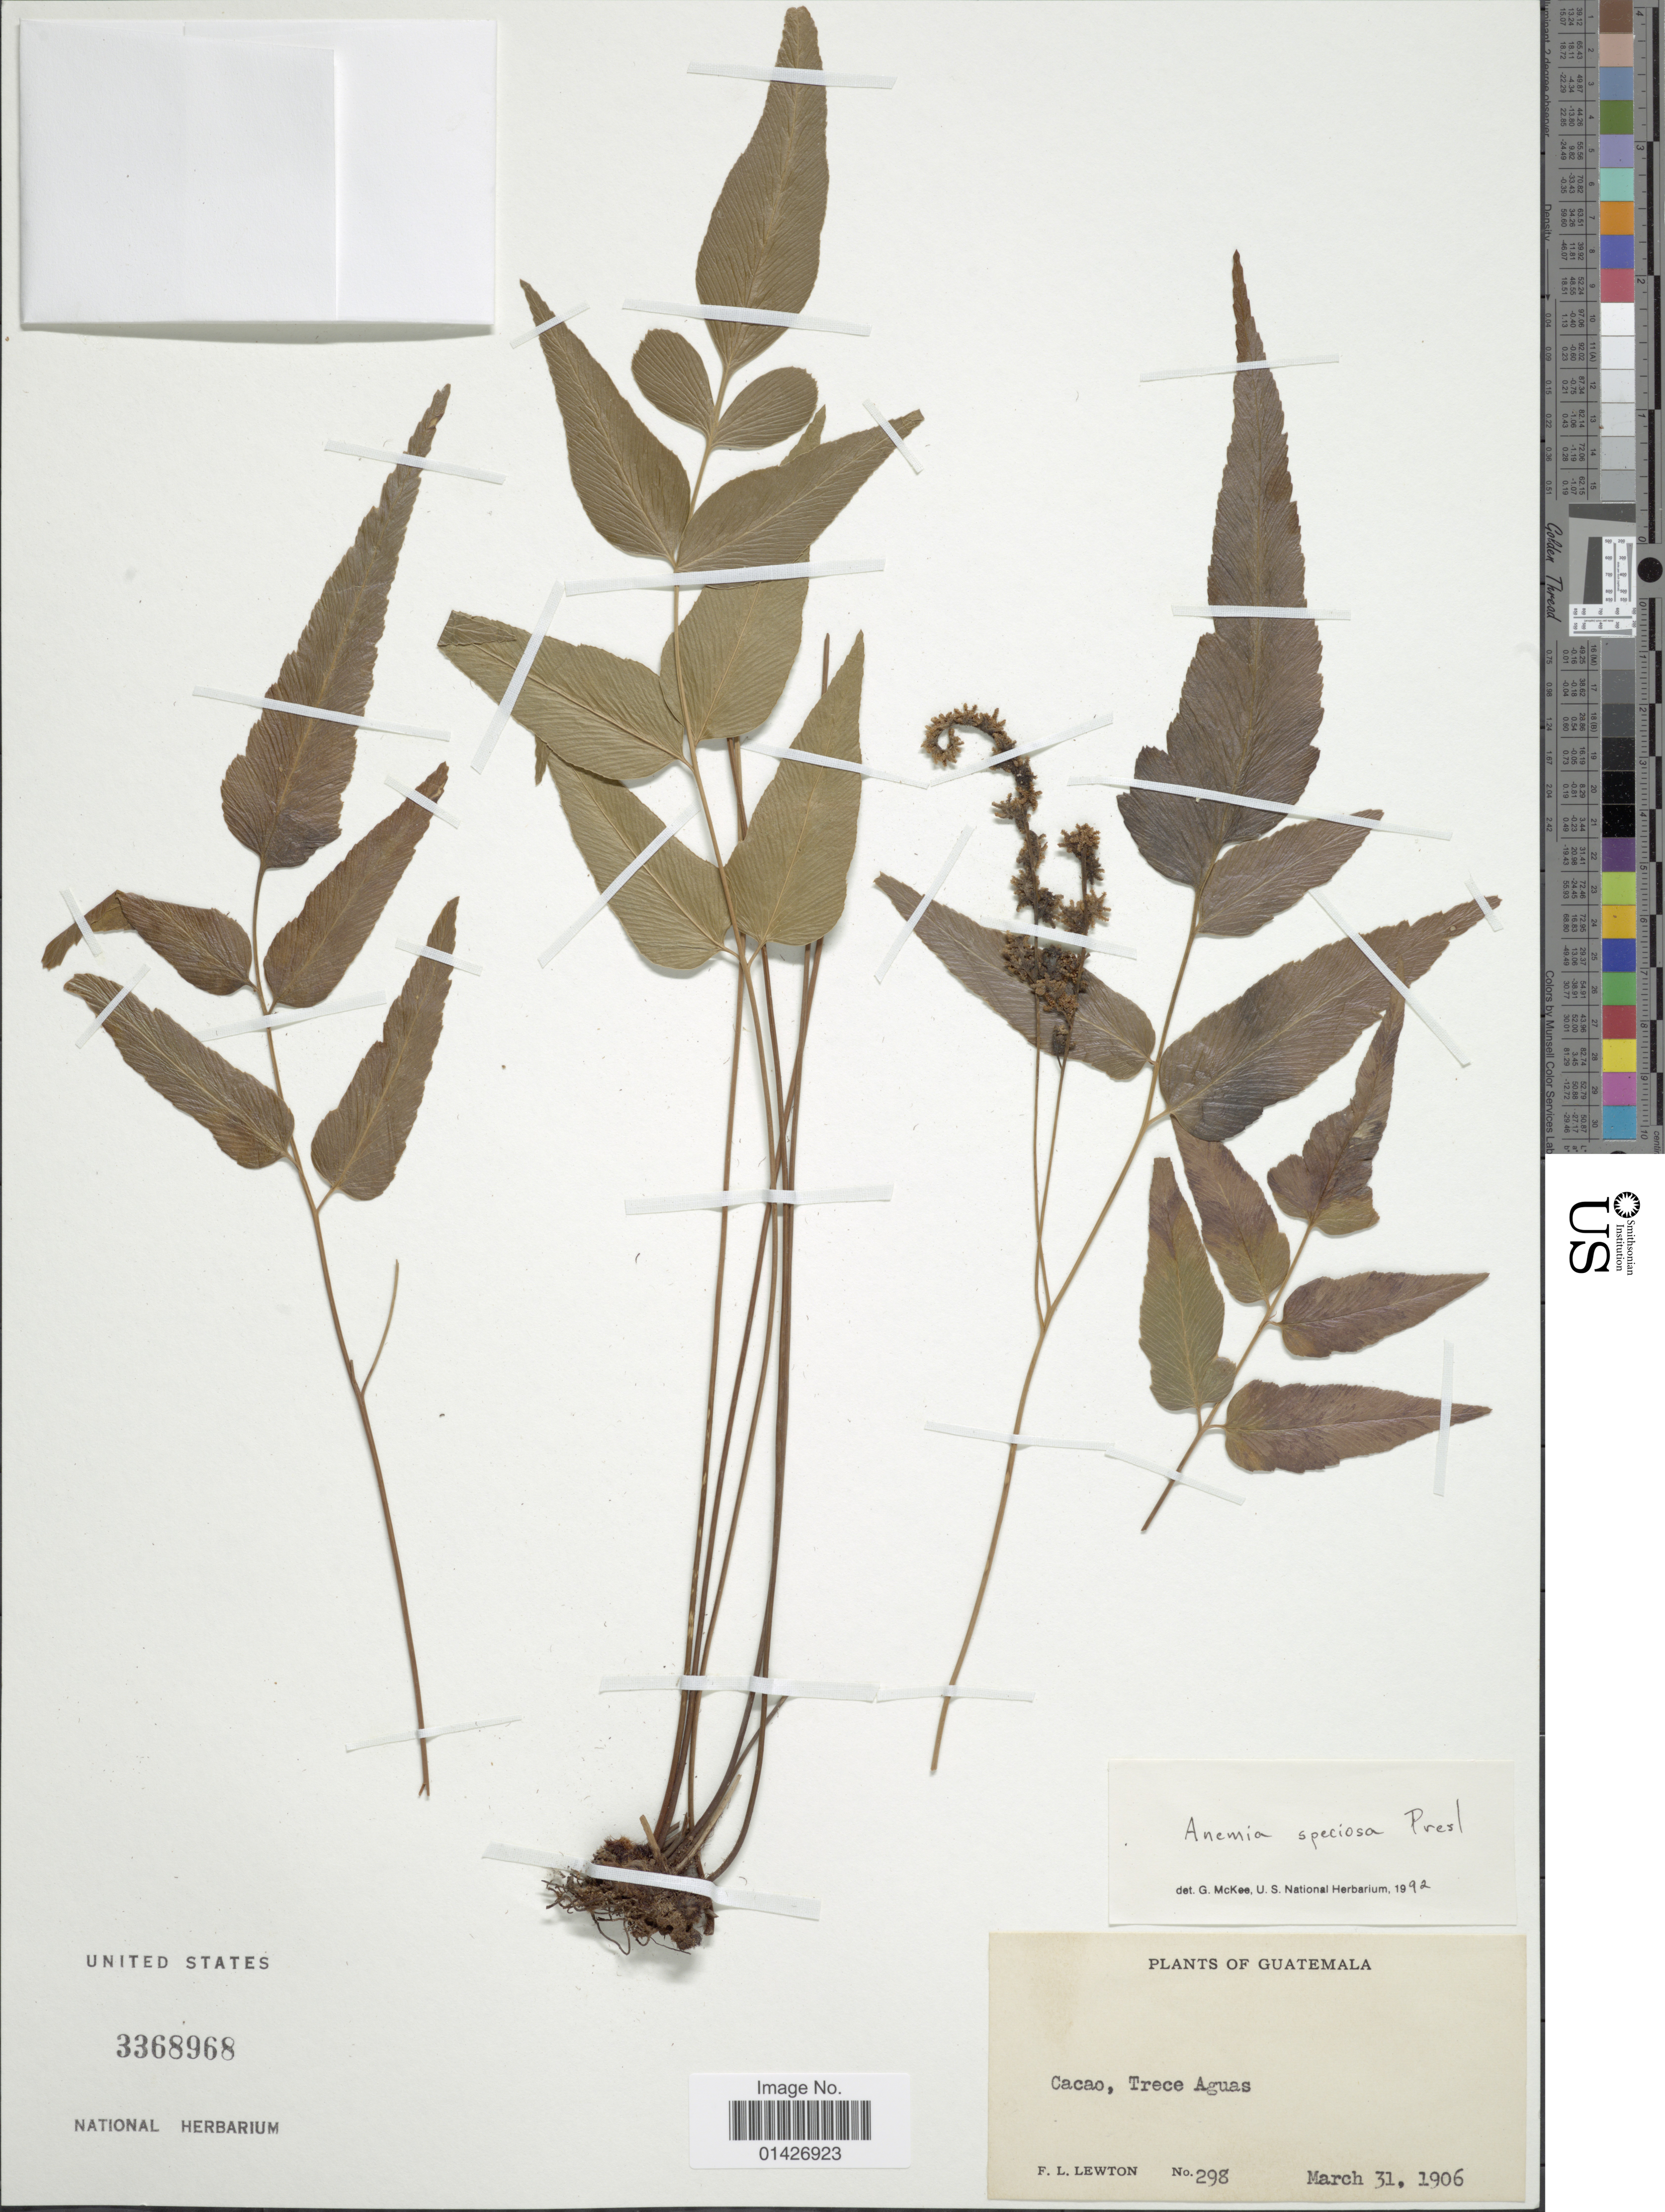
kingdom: Plantae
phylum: Tracheophyta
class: Polypodiopsida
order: Schizaeales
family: Anemiaceae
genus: Anemia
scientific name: Anemia speciosa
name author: C. Presl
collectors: F. L. Lewton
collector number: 298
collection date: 1906-03-31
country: Guatemala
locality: Cacao, Trece Aguas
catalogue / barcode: US 3368968